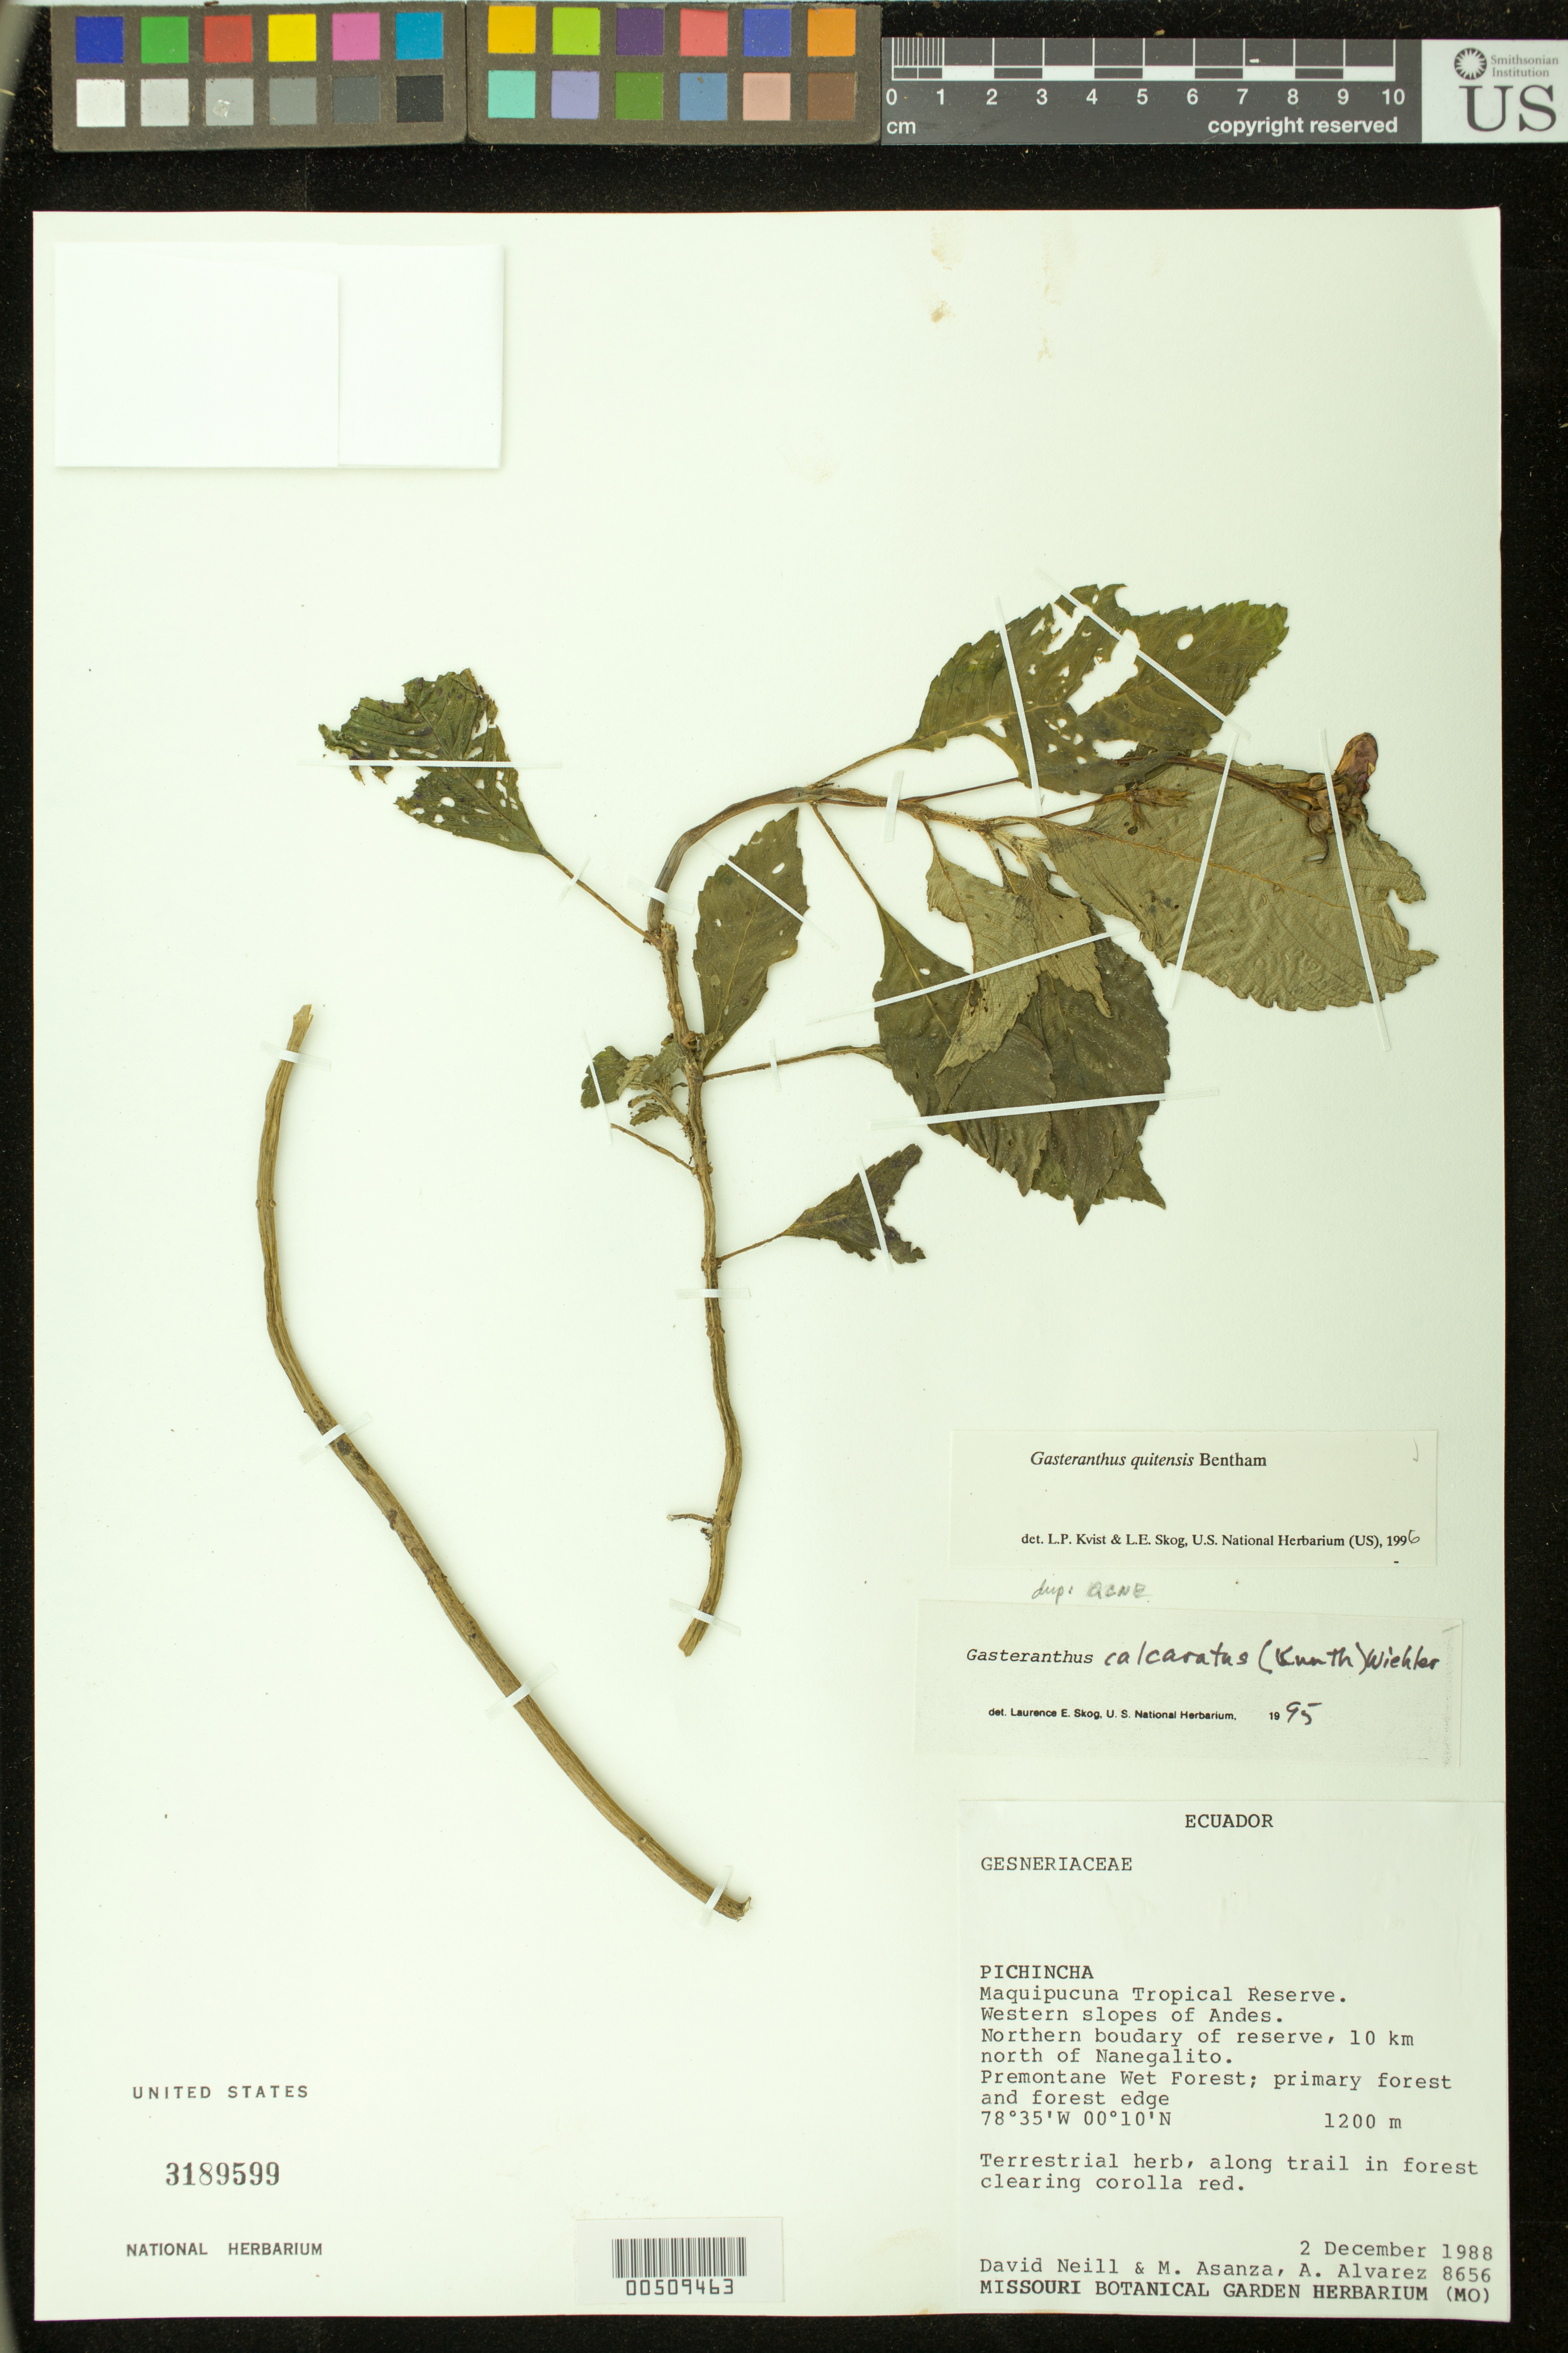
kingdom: Plantae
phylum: Tracheophyta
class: Magnoliopsida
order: Lamiales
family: Gesneriaceae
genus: Gasteranthus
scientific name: Gasteranthus quitensis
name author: Benth.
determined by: Skog, Laurence E.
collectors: D. A. Neill, M. Alvarez & A. Alvarez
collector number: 8656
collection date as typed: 02 Dec 1988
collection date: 1988-12-02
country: Ecuador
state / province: Pichincha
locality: Maquipucuna Tropical Reserve, western slopes of the Andes; northern boundary of reserve, 10 km N of Nanegalito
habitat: Premontane wet forest; primary forest and forest edge; along trail in forest clearing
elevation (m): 1200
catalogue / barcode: US 3189599